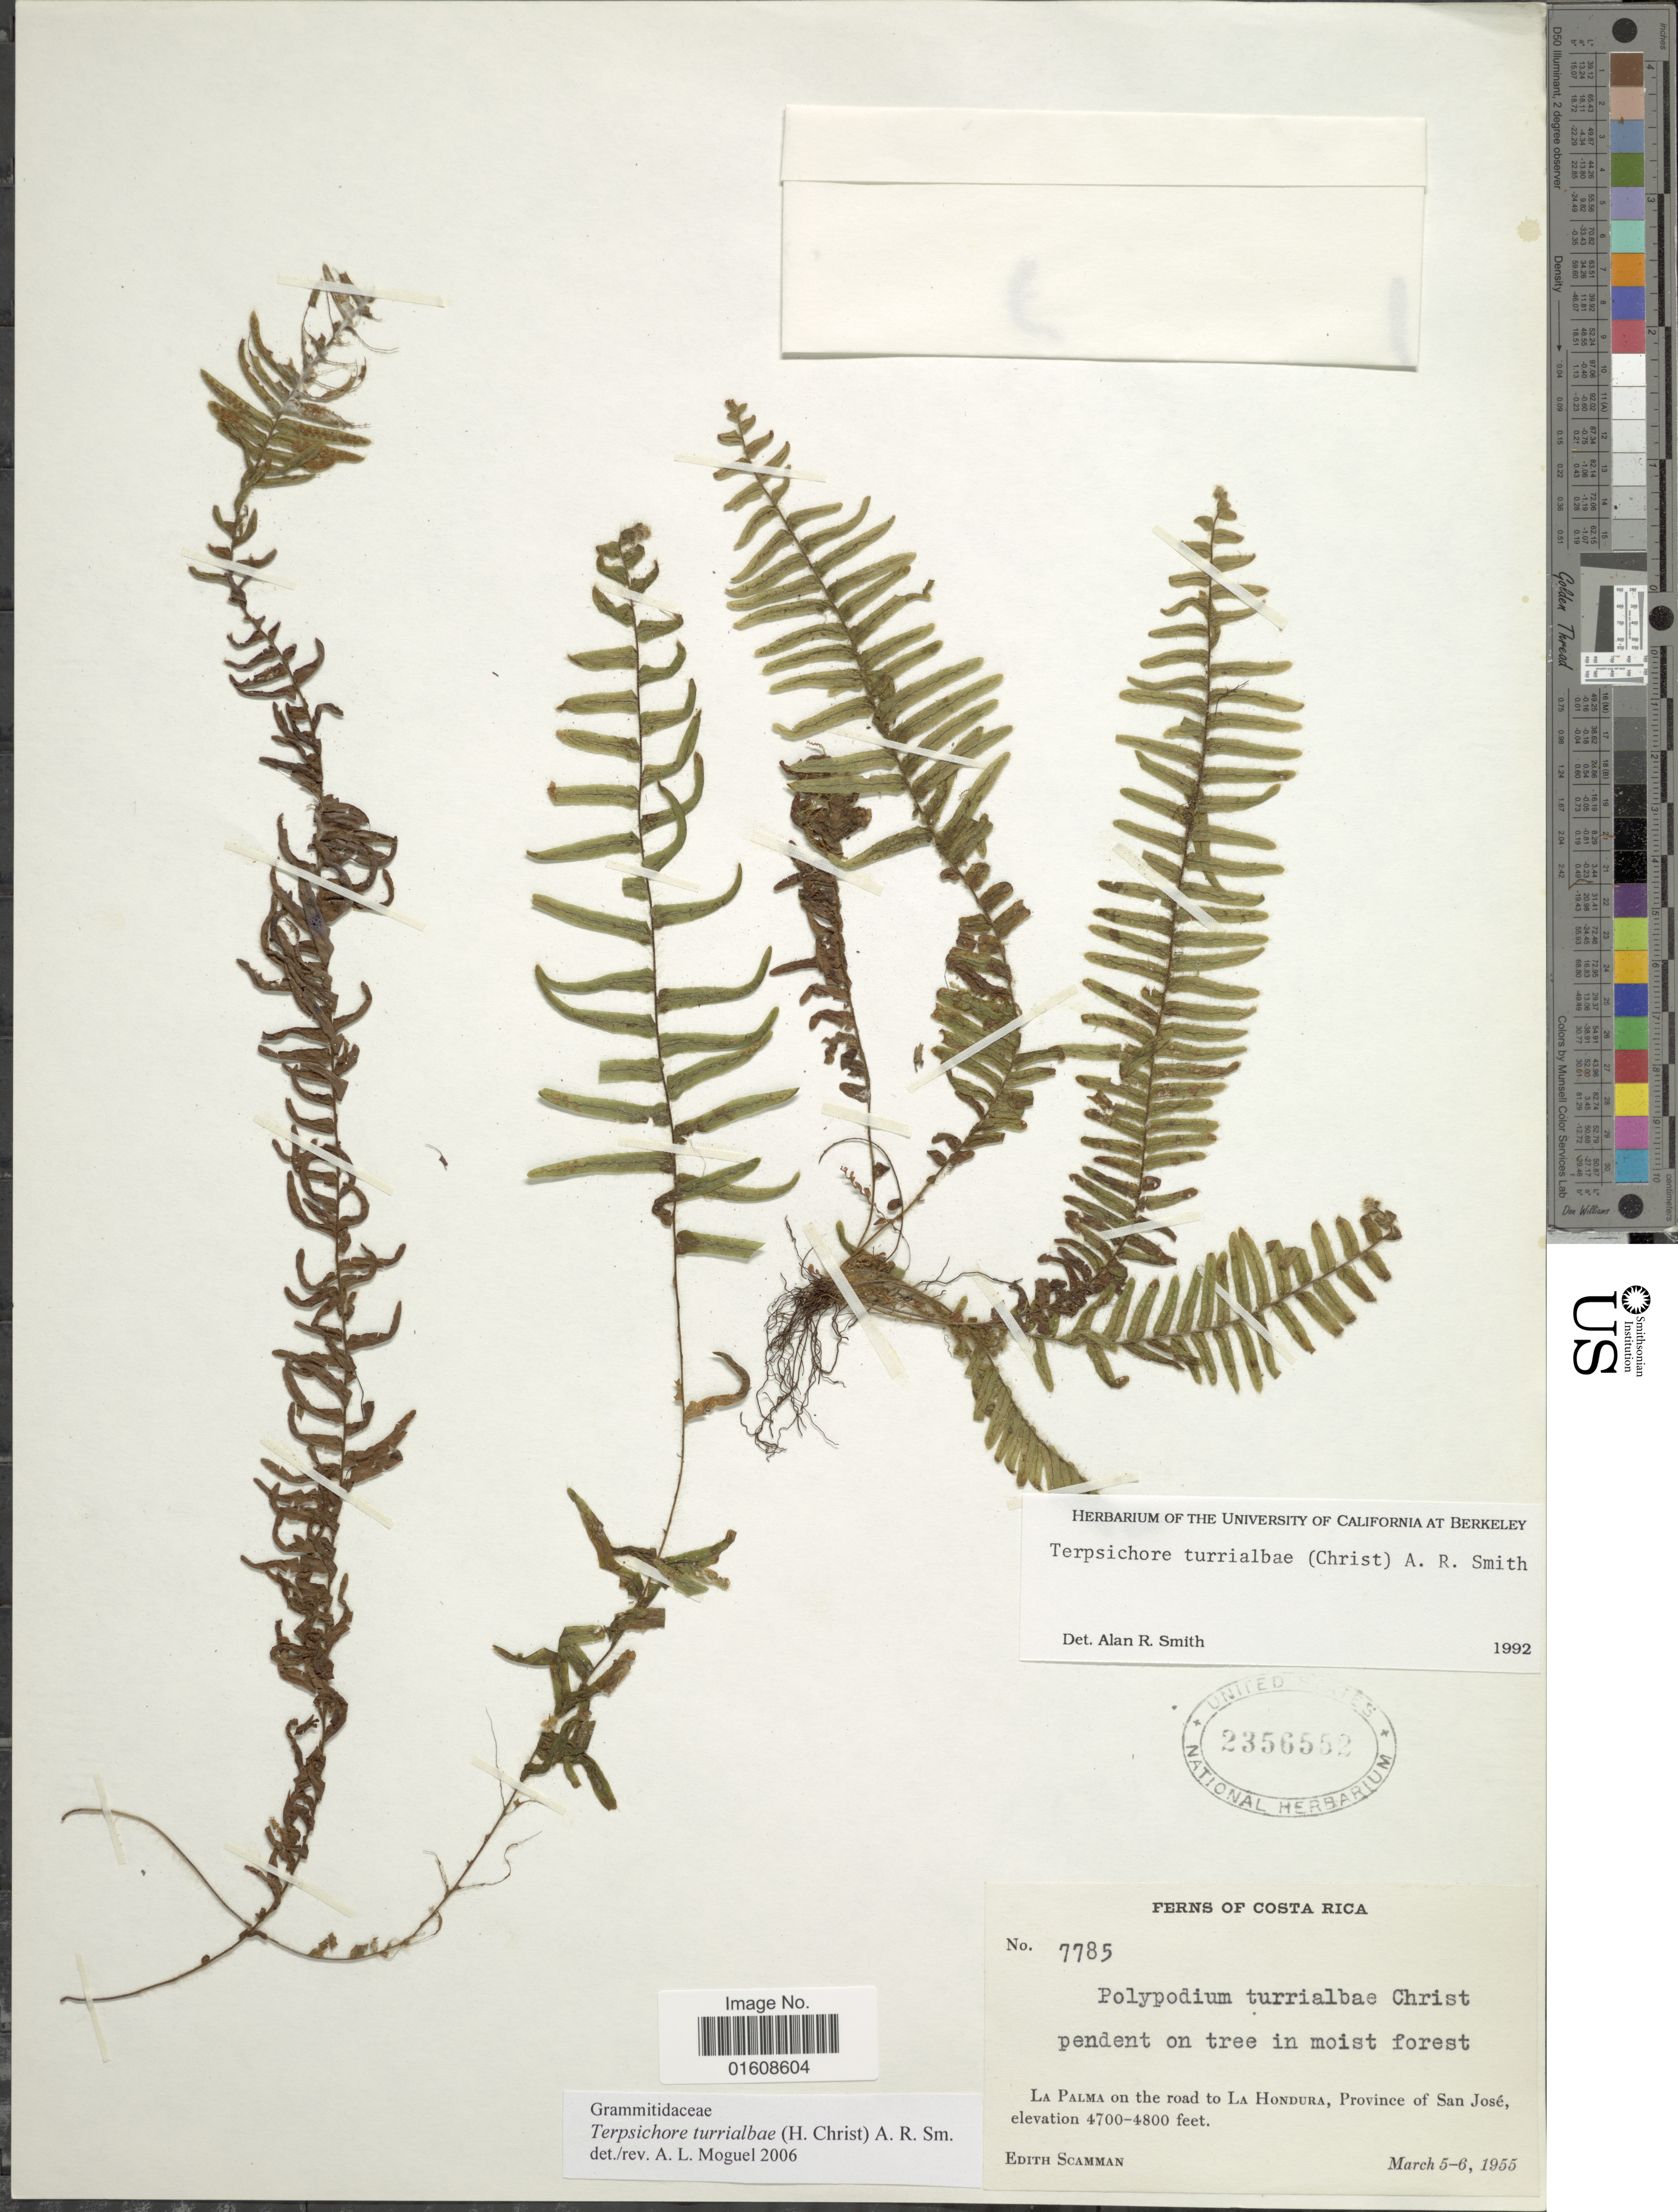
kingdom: Plantae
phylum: Tracheophyta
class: Polypodiopsida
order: Polypodiales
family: Polypodiaceae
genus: Alansmia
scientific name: Alansmia turrialbae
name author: (Christ) Moguel & M. Kessler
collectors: E. Scamman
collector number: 7785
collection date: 1955-03-05/1955-03-06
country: Costa Rica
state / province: San José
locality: La Palma on the road to La Hondura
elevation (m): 1433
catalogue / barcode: US 2356552